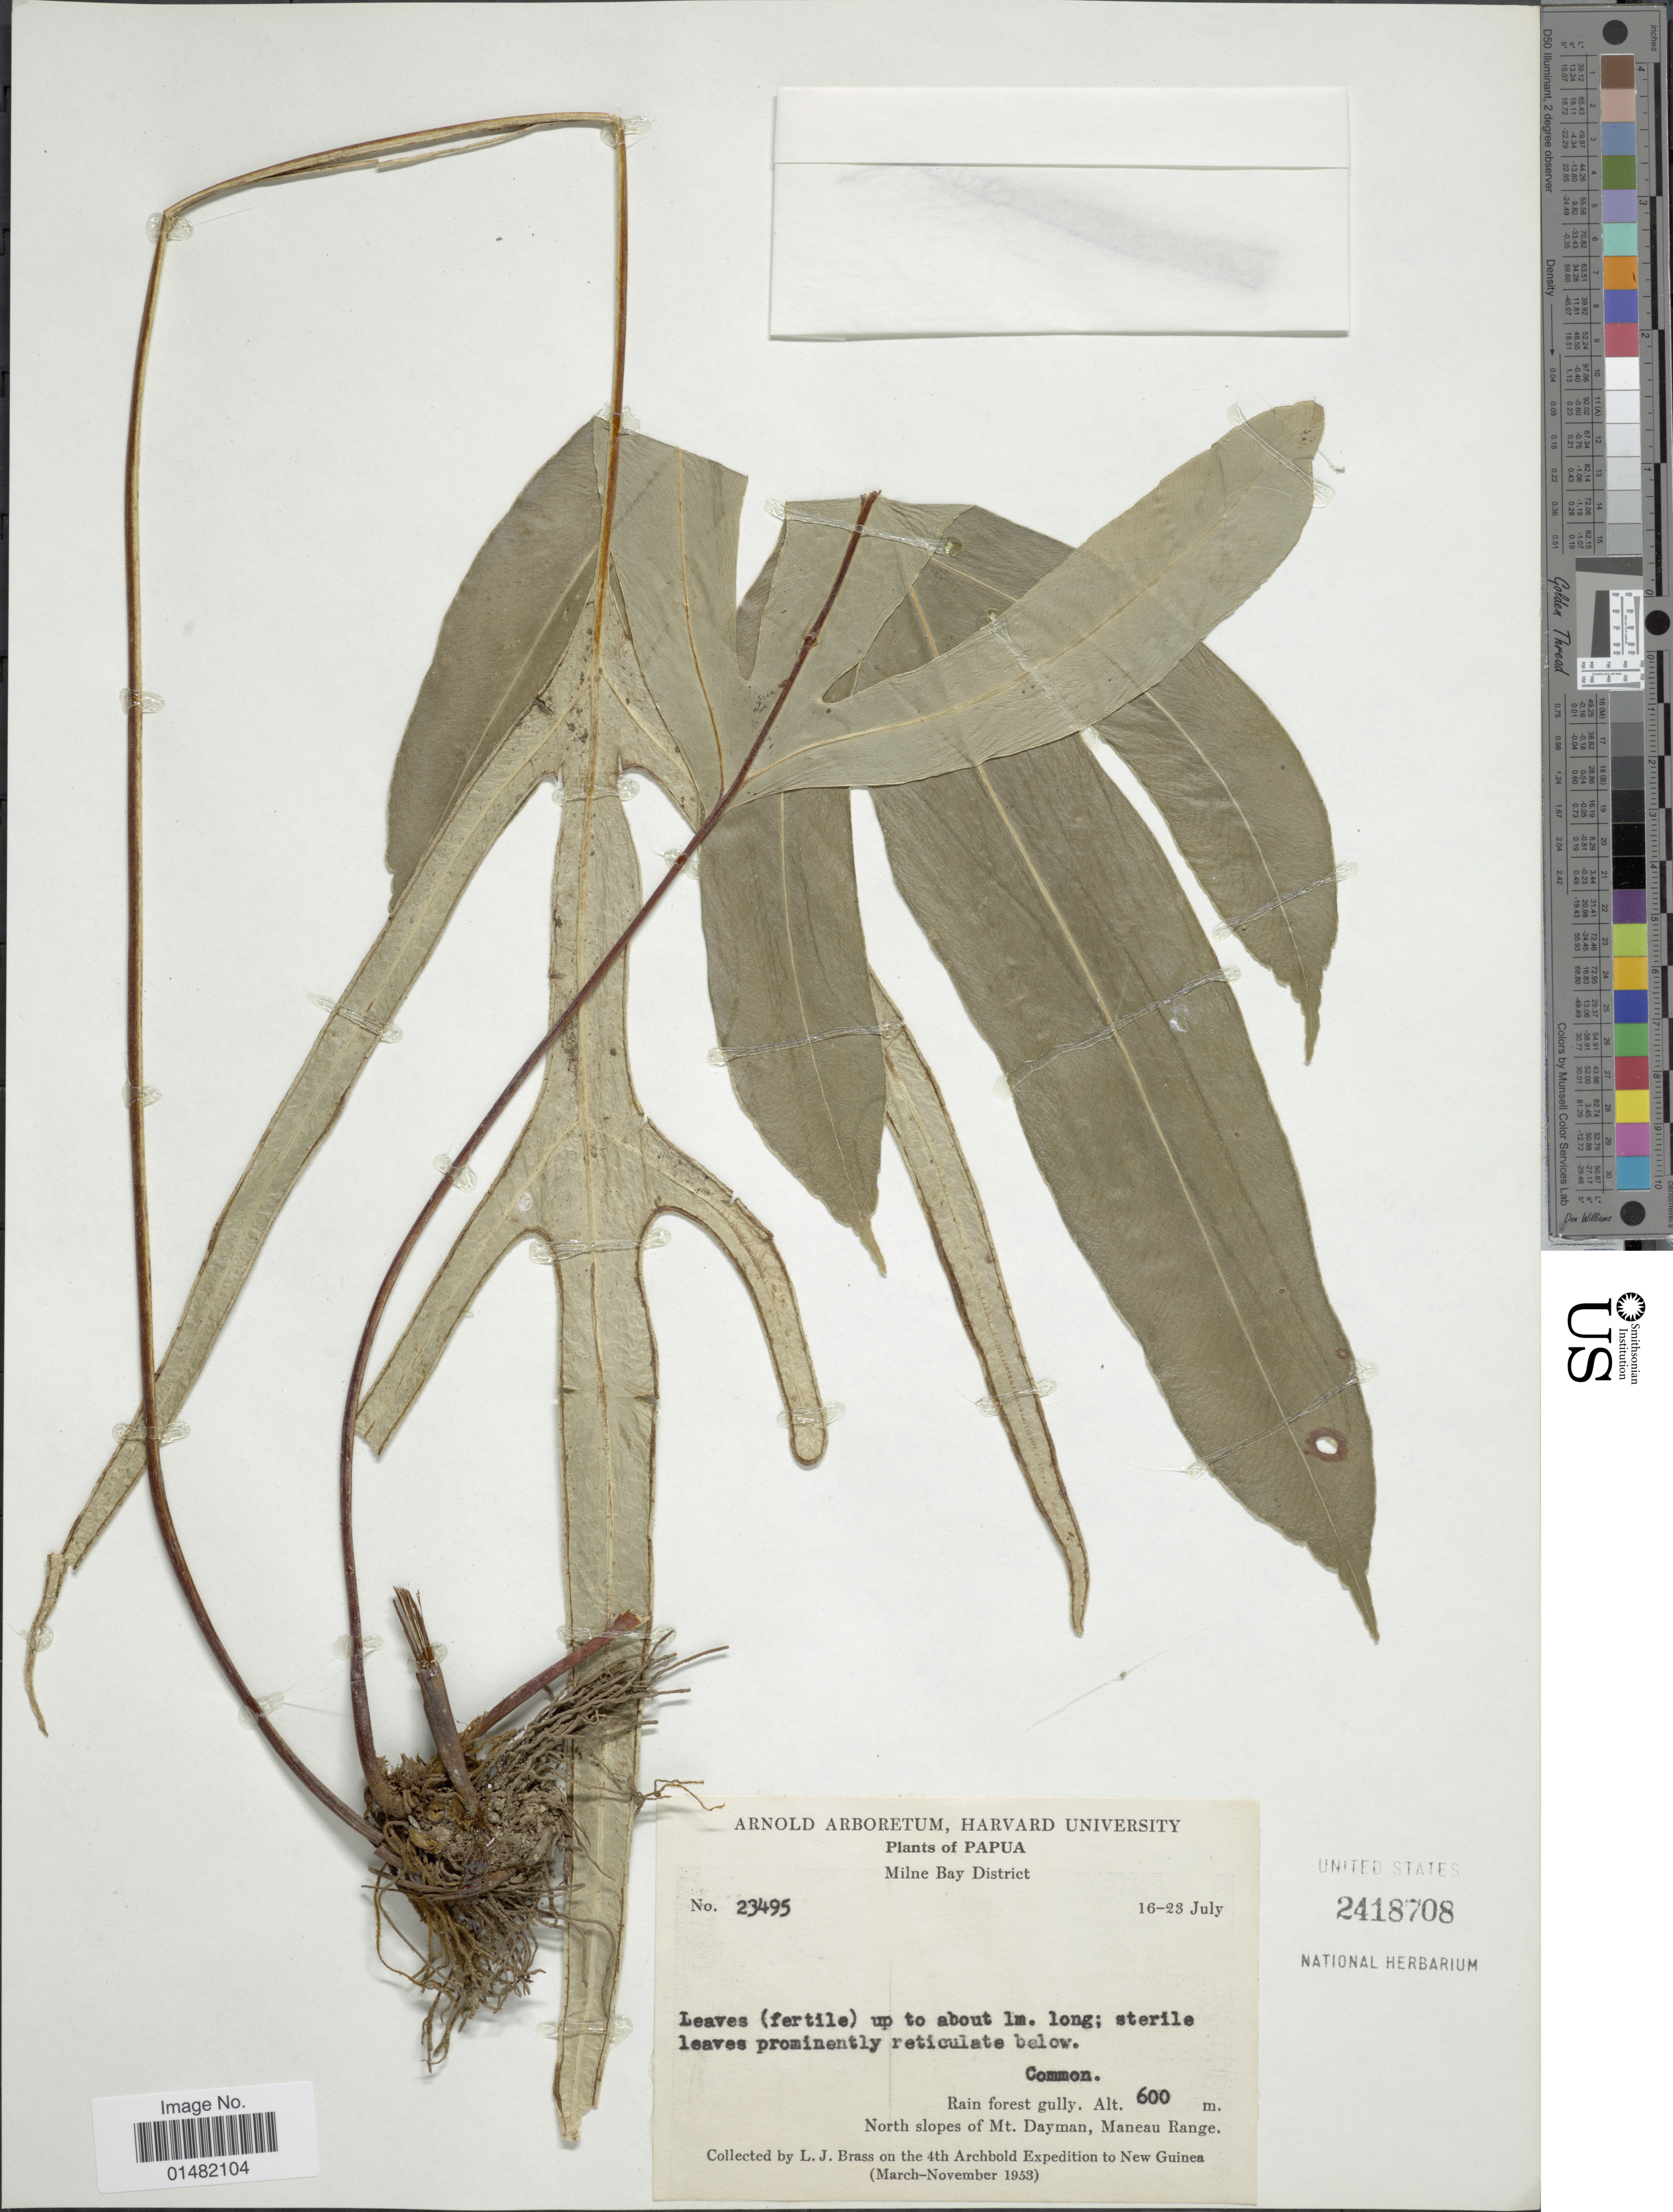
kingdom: Plantae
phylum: Tracheophyta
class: Polypodiopsida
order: Polypodiales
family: Pteridaceae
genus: Pteris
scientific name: Pteris sp.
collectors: L. J. Brass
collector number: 23495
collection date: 1953-07-16/1953-07-23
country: Papua New Guinea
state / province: Milne Bay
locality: Rain forest gully, North slopes of Mt. Dayman, Maneau Range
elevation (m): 600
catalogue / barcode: US 2418708